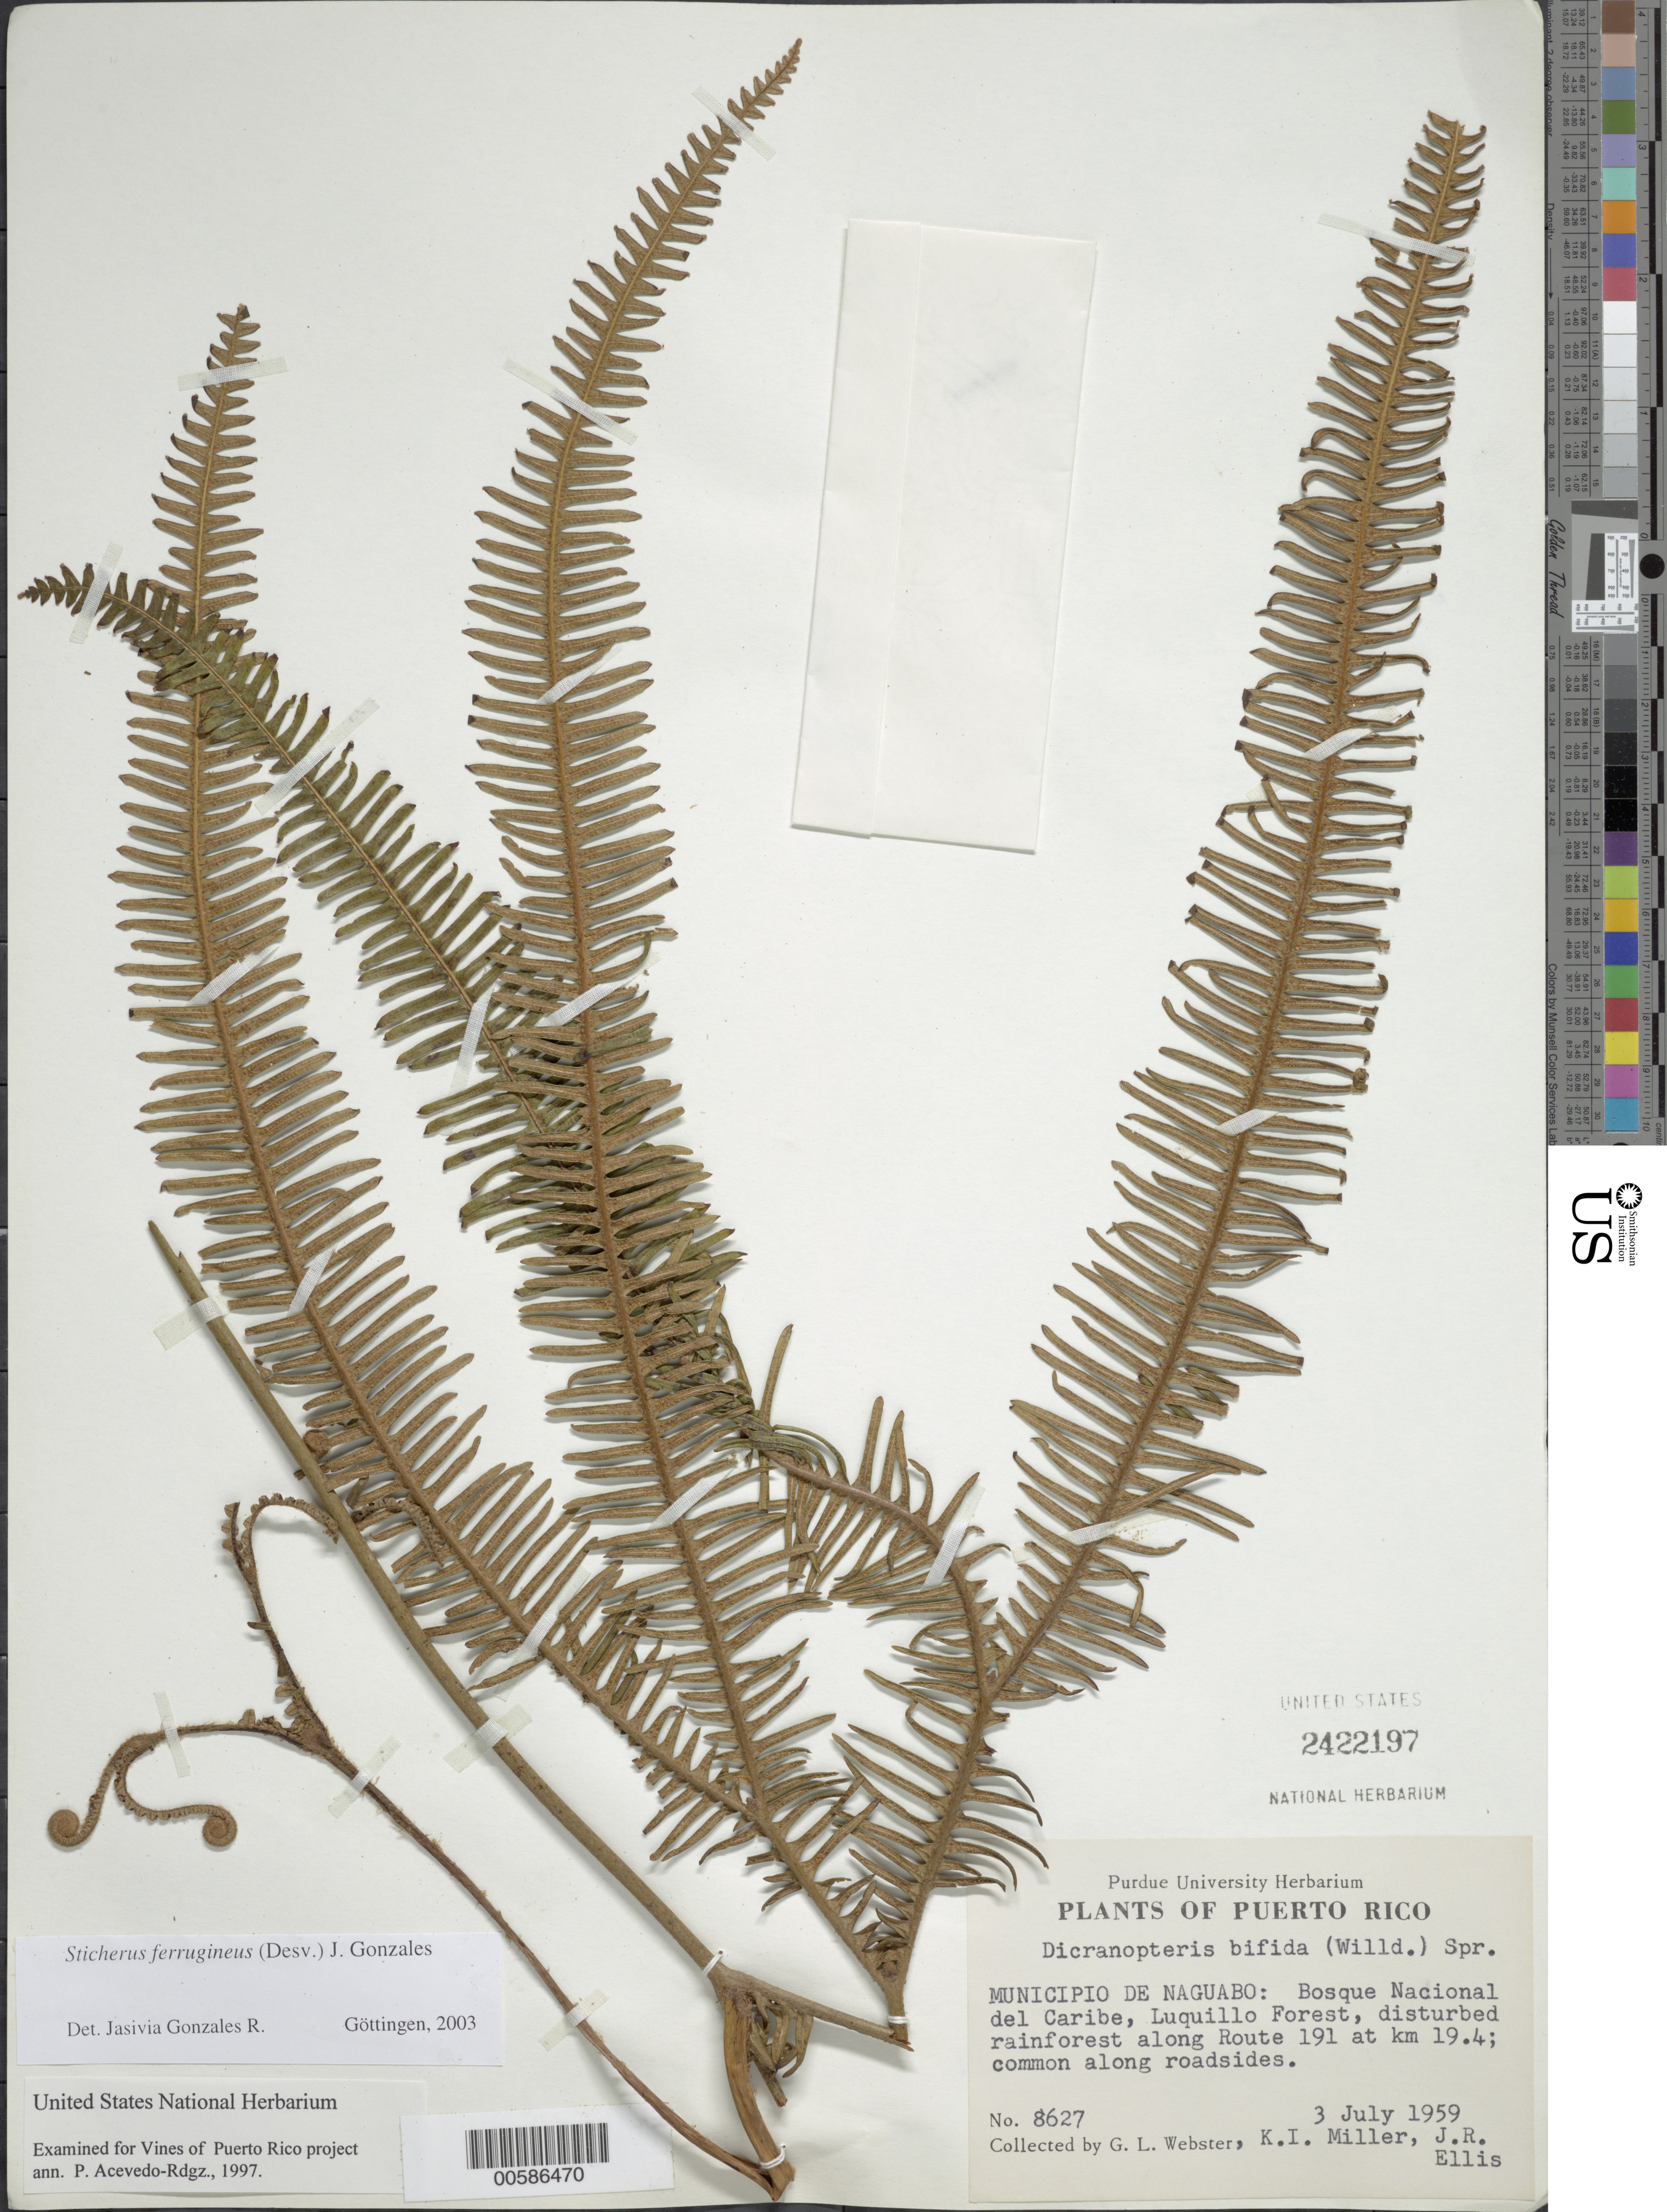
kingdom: Plantae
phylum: Tracheophyta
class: Polypodiopsida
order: Gleicheniales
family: Gleicheniaceae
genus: Sticherus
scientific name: Sticherus ferrugineus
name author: (Desv.) J. Gonzales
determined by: Gonzales, J.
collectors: G. L. Webster & et al.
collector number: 8627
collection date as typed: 03 Jul 1959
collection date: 1959-07-03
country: Puerto Rico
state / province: Naguabo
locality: Bosque Nacional del Caribe, Luquillo Forest, along Route 191, at km 19.4. Disturbed rainforest.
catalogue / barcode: US 2422197